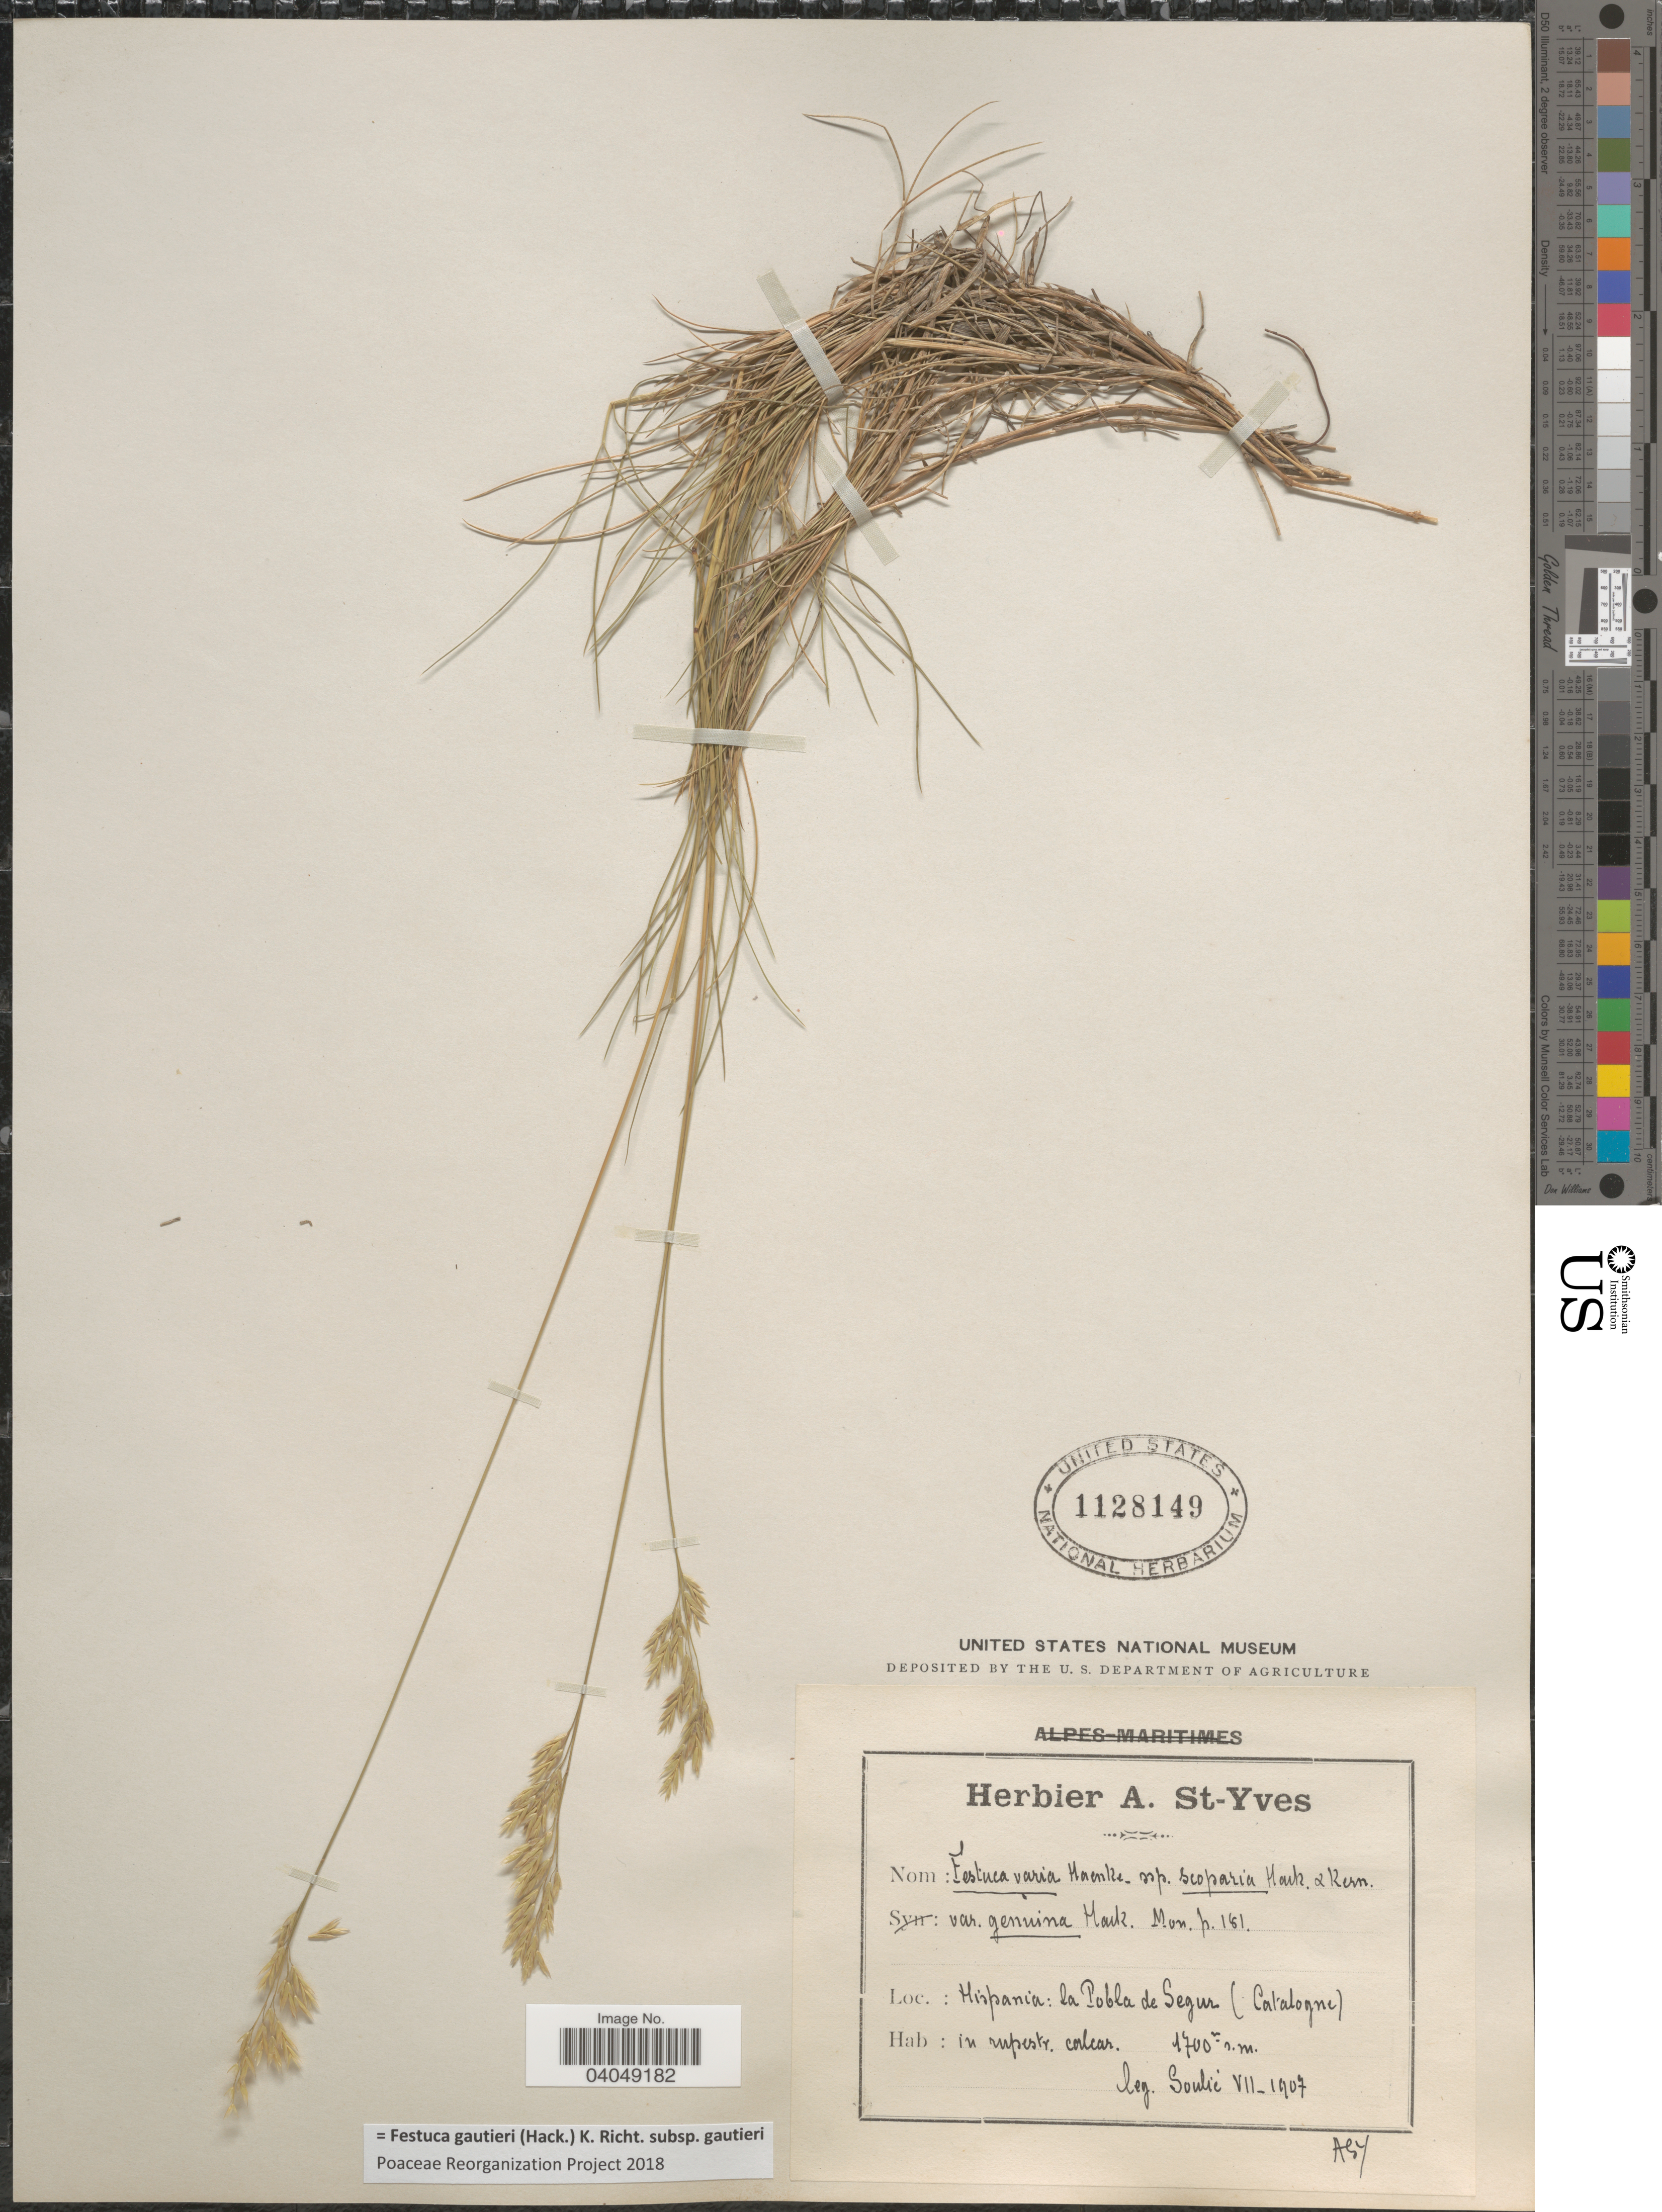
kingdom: Plantae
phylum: Tracheophyta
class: Liliopsida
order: Poales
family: Poaceae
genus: Festuca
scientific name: Festuca gautieri subsp. gautieri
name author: (Hack.) K. Richt.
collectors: J. A. Soulié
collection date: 1907-07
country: Spain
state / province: Catalunya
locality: Hispania: la Pobla de Segur (Catalogne).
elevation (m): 1700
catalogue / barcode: US 1128149